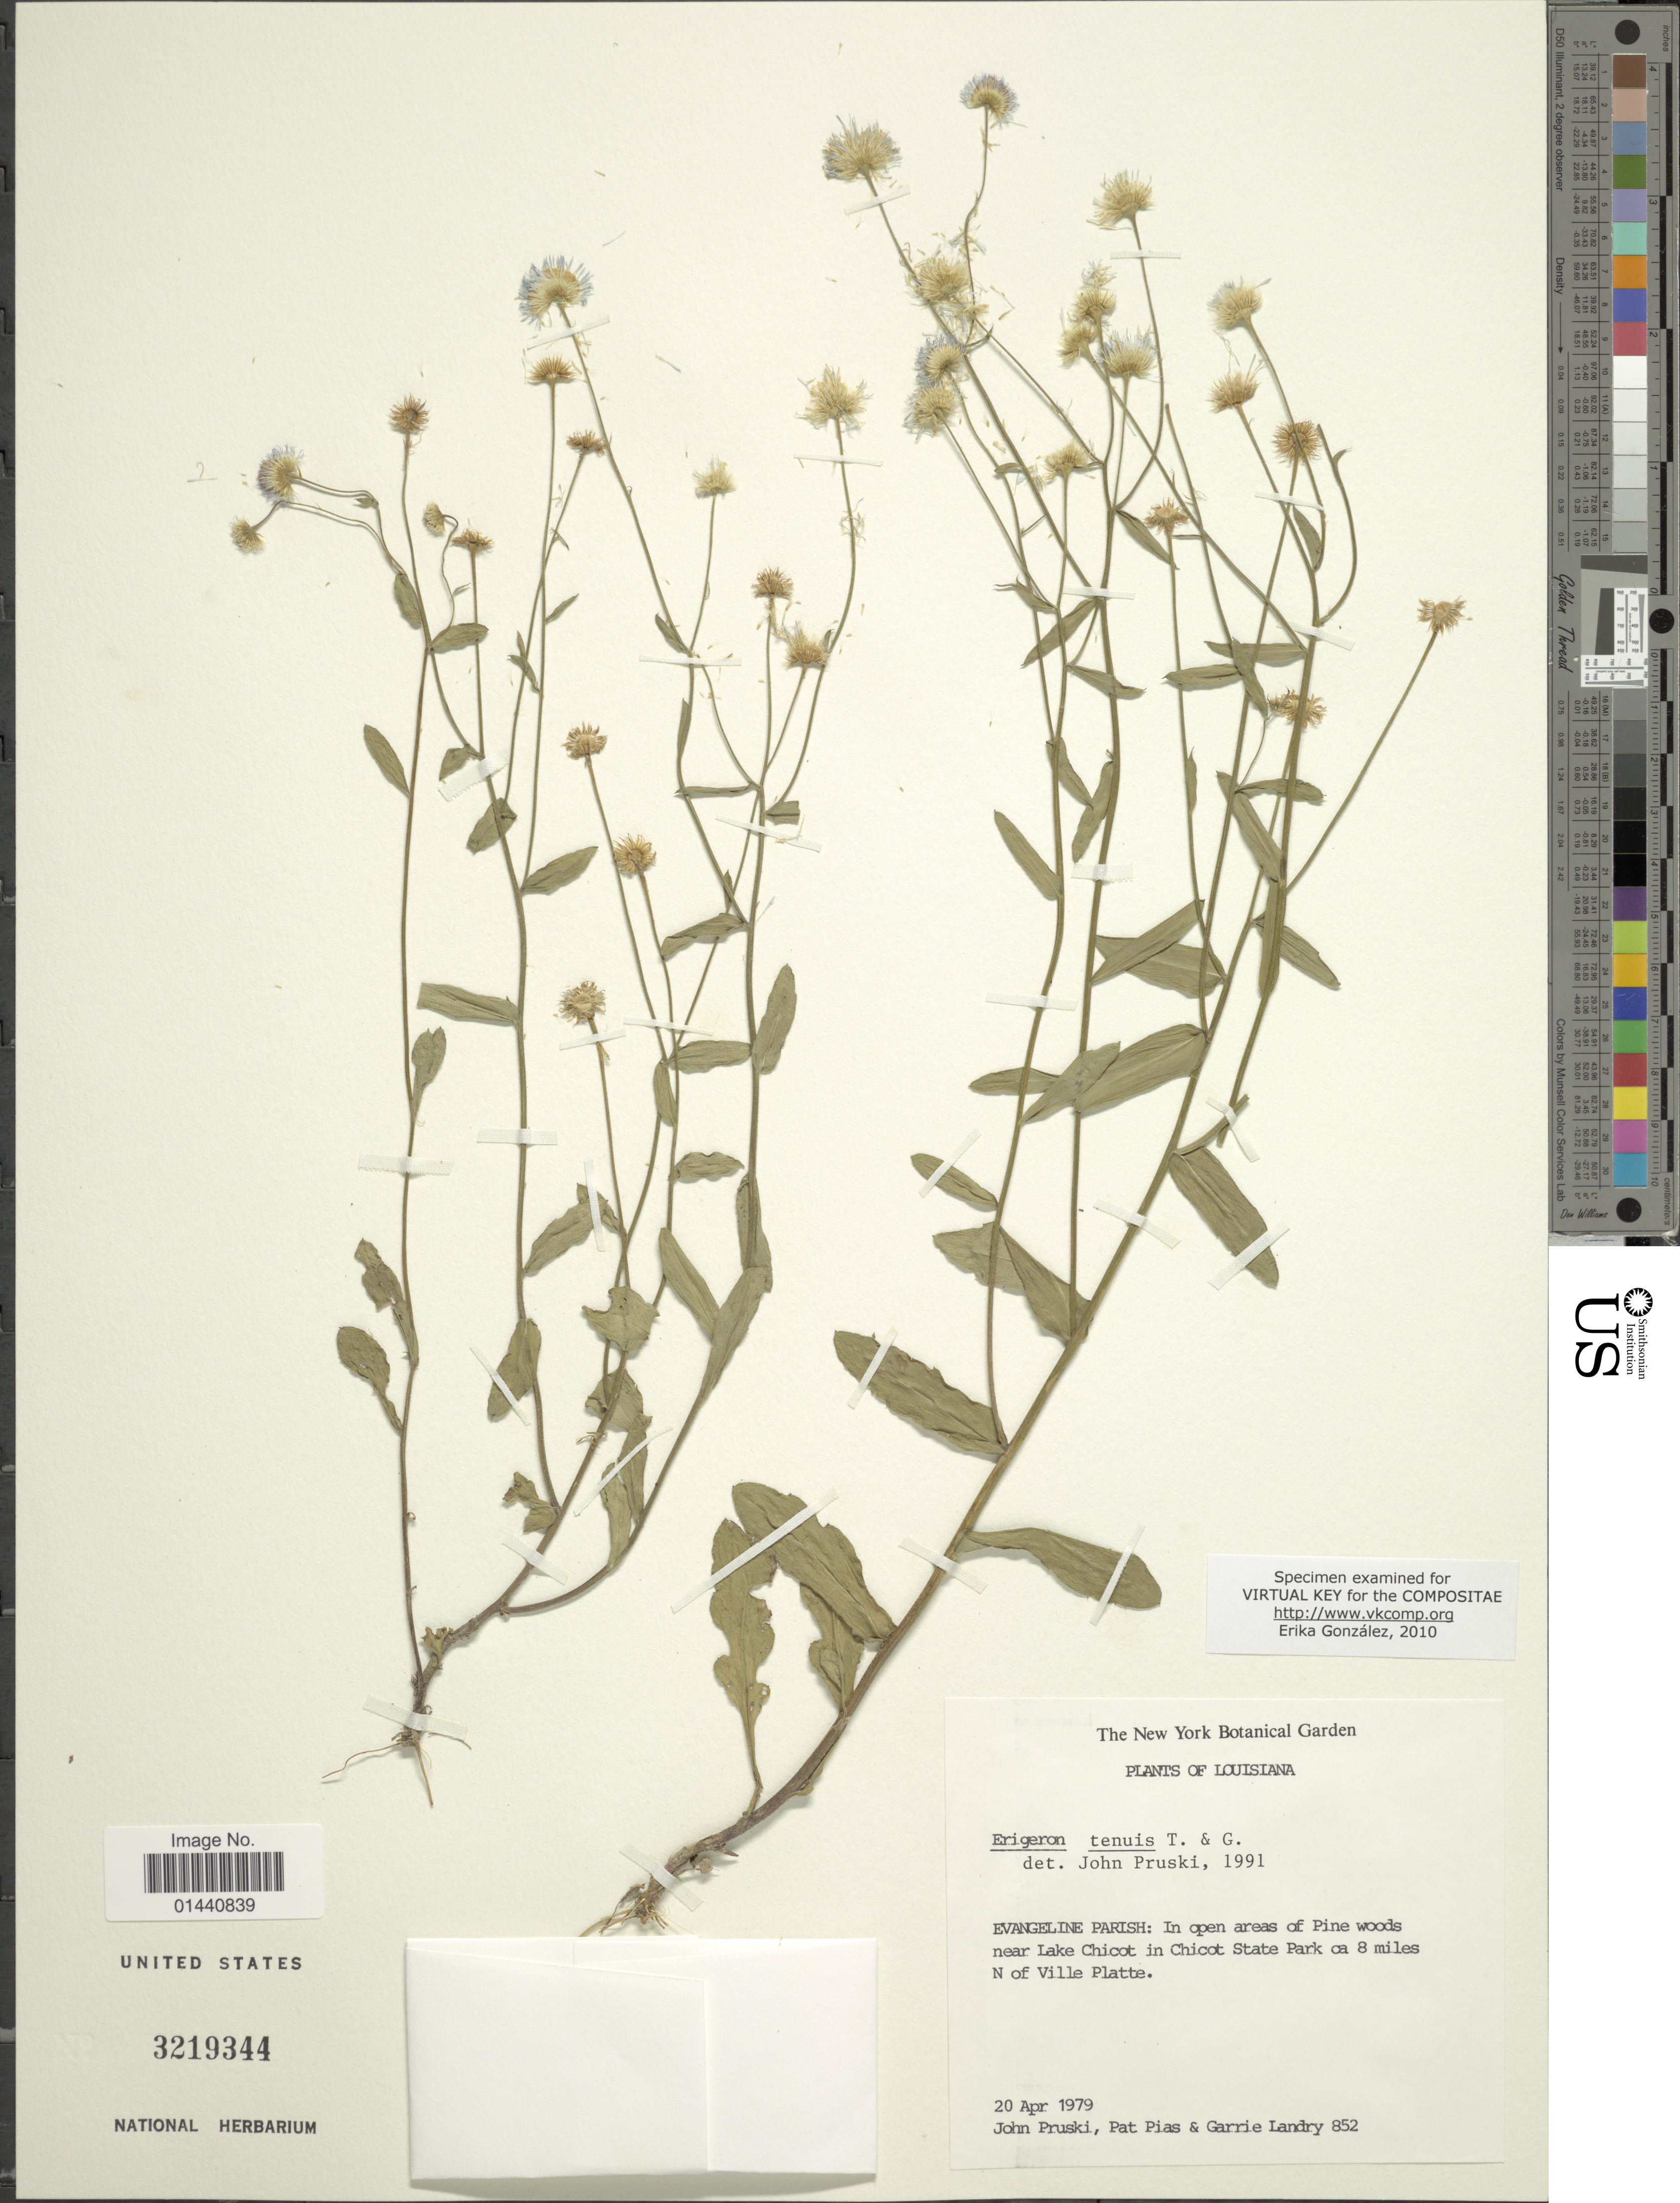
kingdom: Plantae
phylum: Tracheophyta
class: Magnoliopsida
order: Asterales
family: Asteraceae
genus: Erigeron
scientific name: Erigeron tenuis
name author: Torr. & A. Gray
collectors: J. F. Pruski, P. Pias & G. P. Landry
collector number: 852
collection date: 1979-04-20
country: United States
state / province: Louisiana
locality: Evangeline Parish: In open areas of Pine woods near Lake Chicot in Chicot State Park ca 8 miles N of Ville Platte.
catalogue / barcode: US 3219344